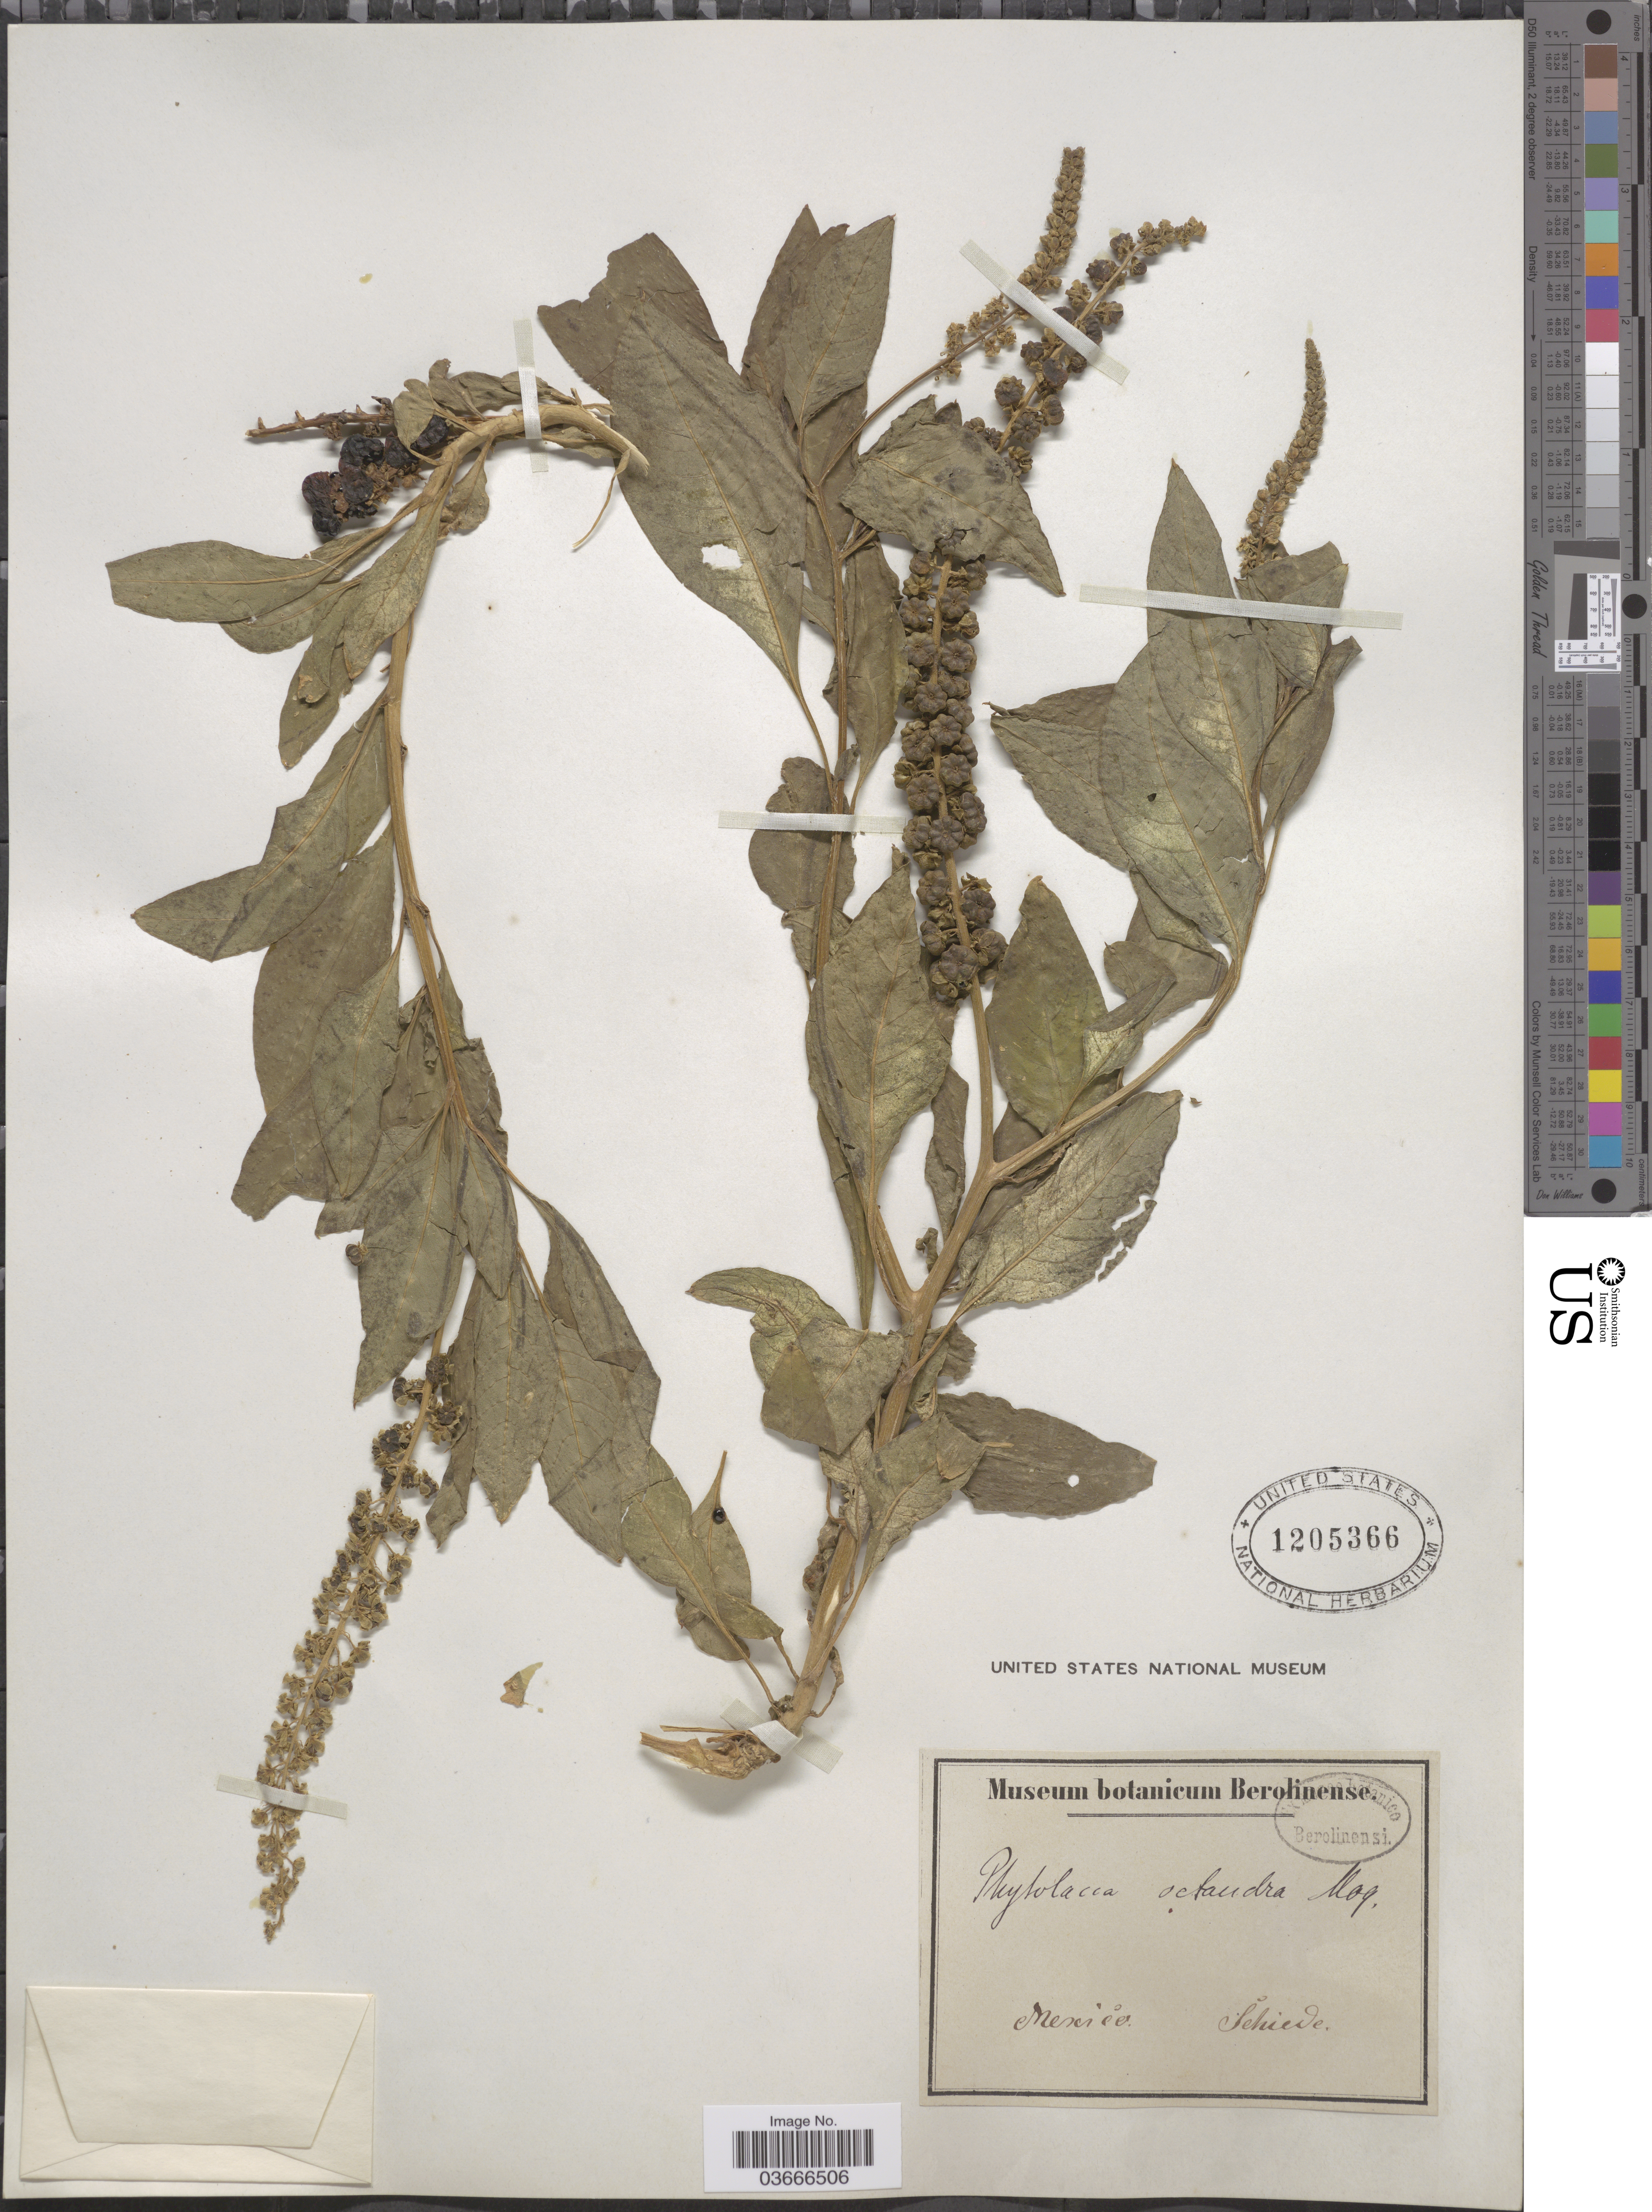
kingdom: Plantae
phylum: Tracheophyta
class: Magnoliopsida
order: Caryophyllales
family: Phytolaccaceae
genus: Phytolacca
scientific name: Phytolacca octandra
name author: L.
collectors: Schiede, --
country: Mexico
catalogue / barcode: US 1205366